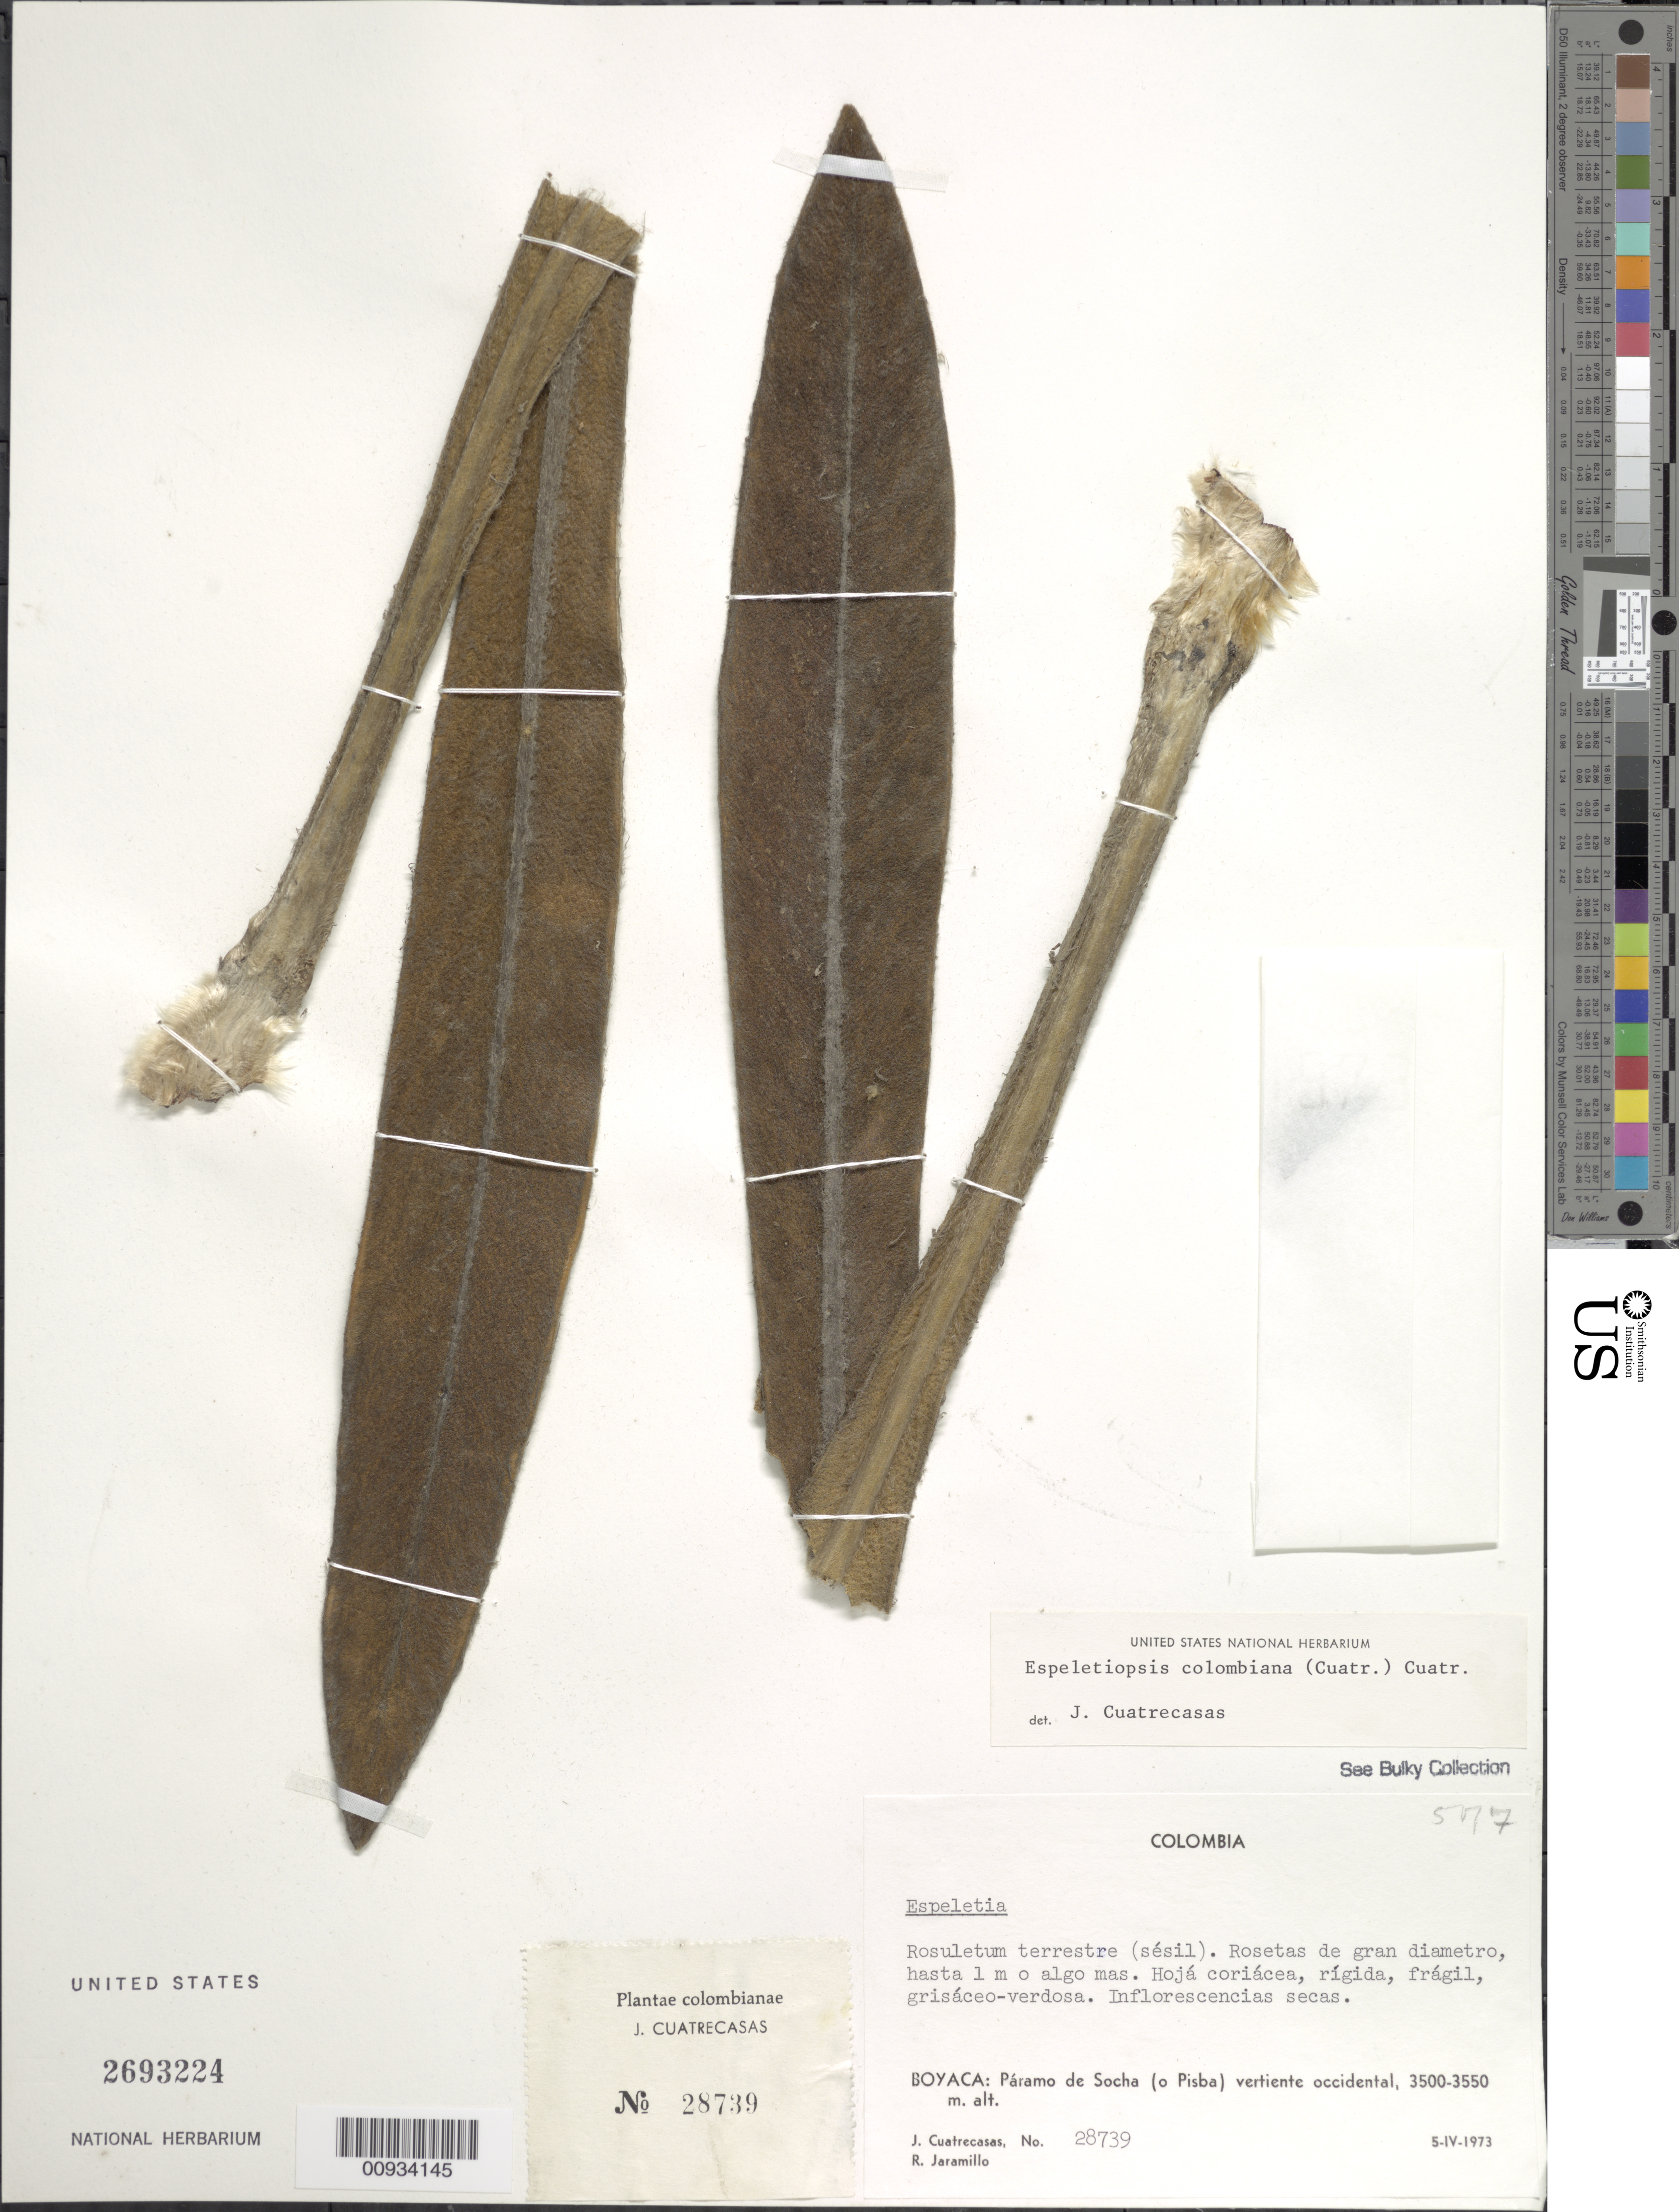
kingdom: Plantae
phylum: Tracheophyta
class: Magnoliopsida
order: Asterales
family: Asteraceae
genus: Espeletiopsis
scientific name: Espeletiopsis colombiana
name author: (Cuatrec.) Cuatrec.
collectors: J. Cuatrecasas & R. Jaramillo M.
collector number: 28739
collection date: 1973-04-05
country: Colombia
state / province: Boyacá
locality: Paramo de Socha (o Pisba) vertiente occidental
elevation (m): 3500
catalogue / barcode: US 2693224